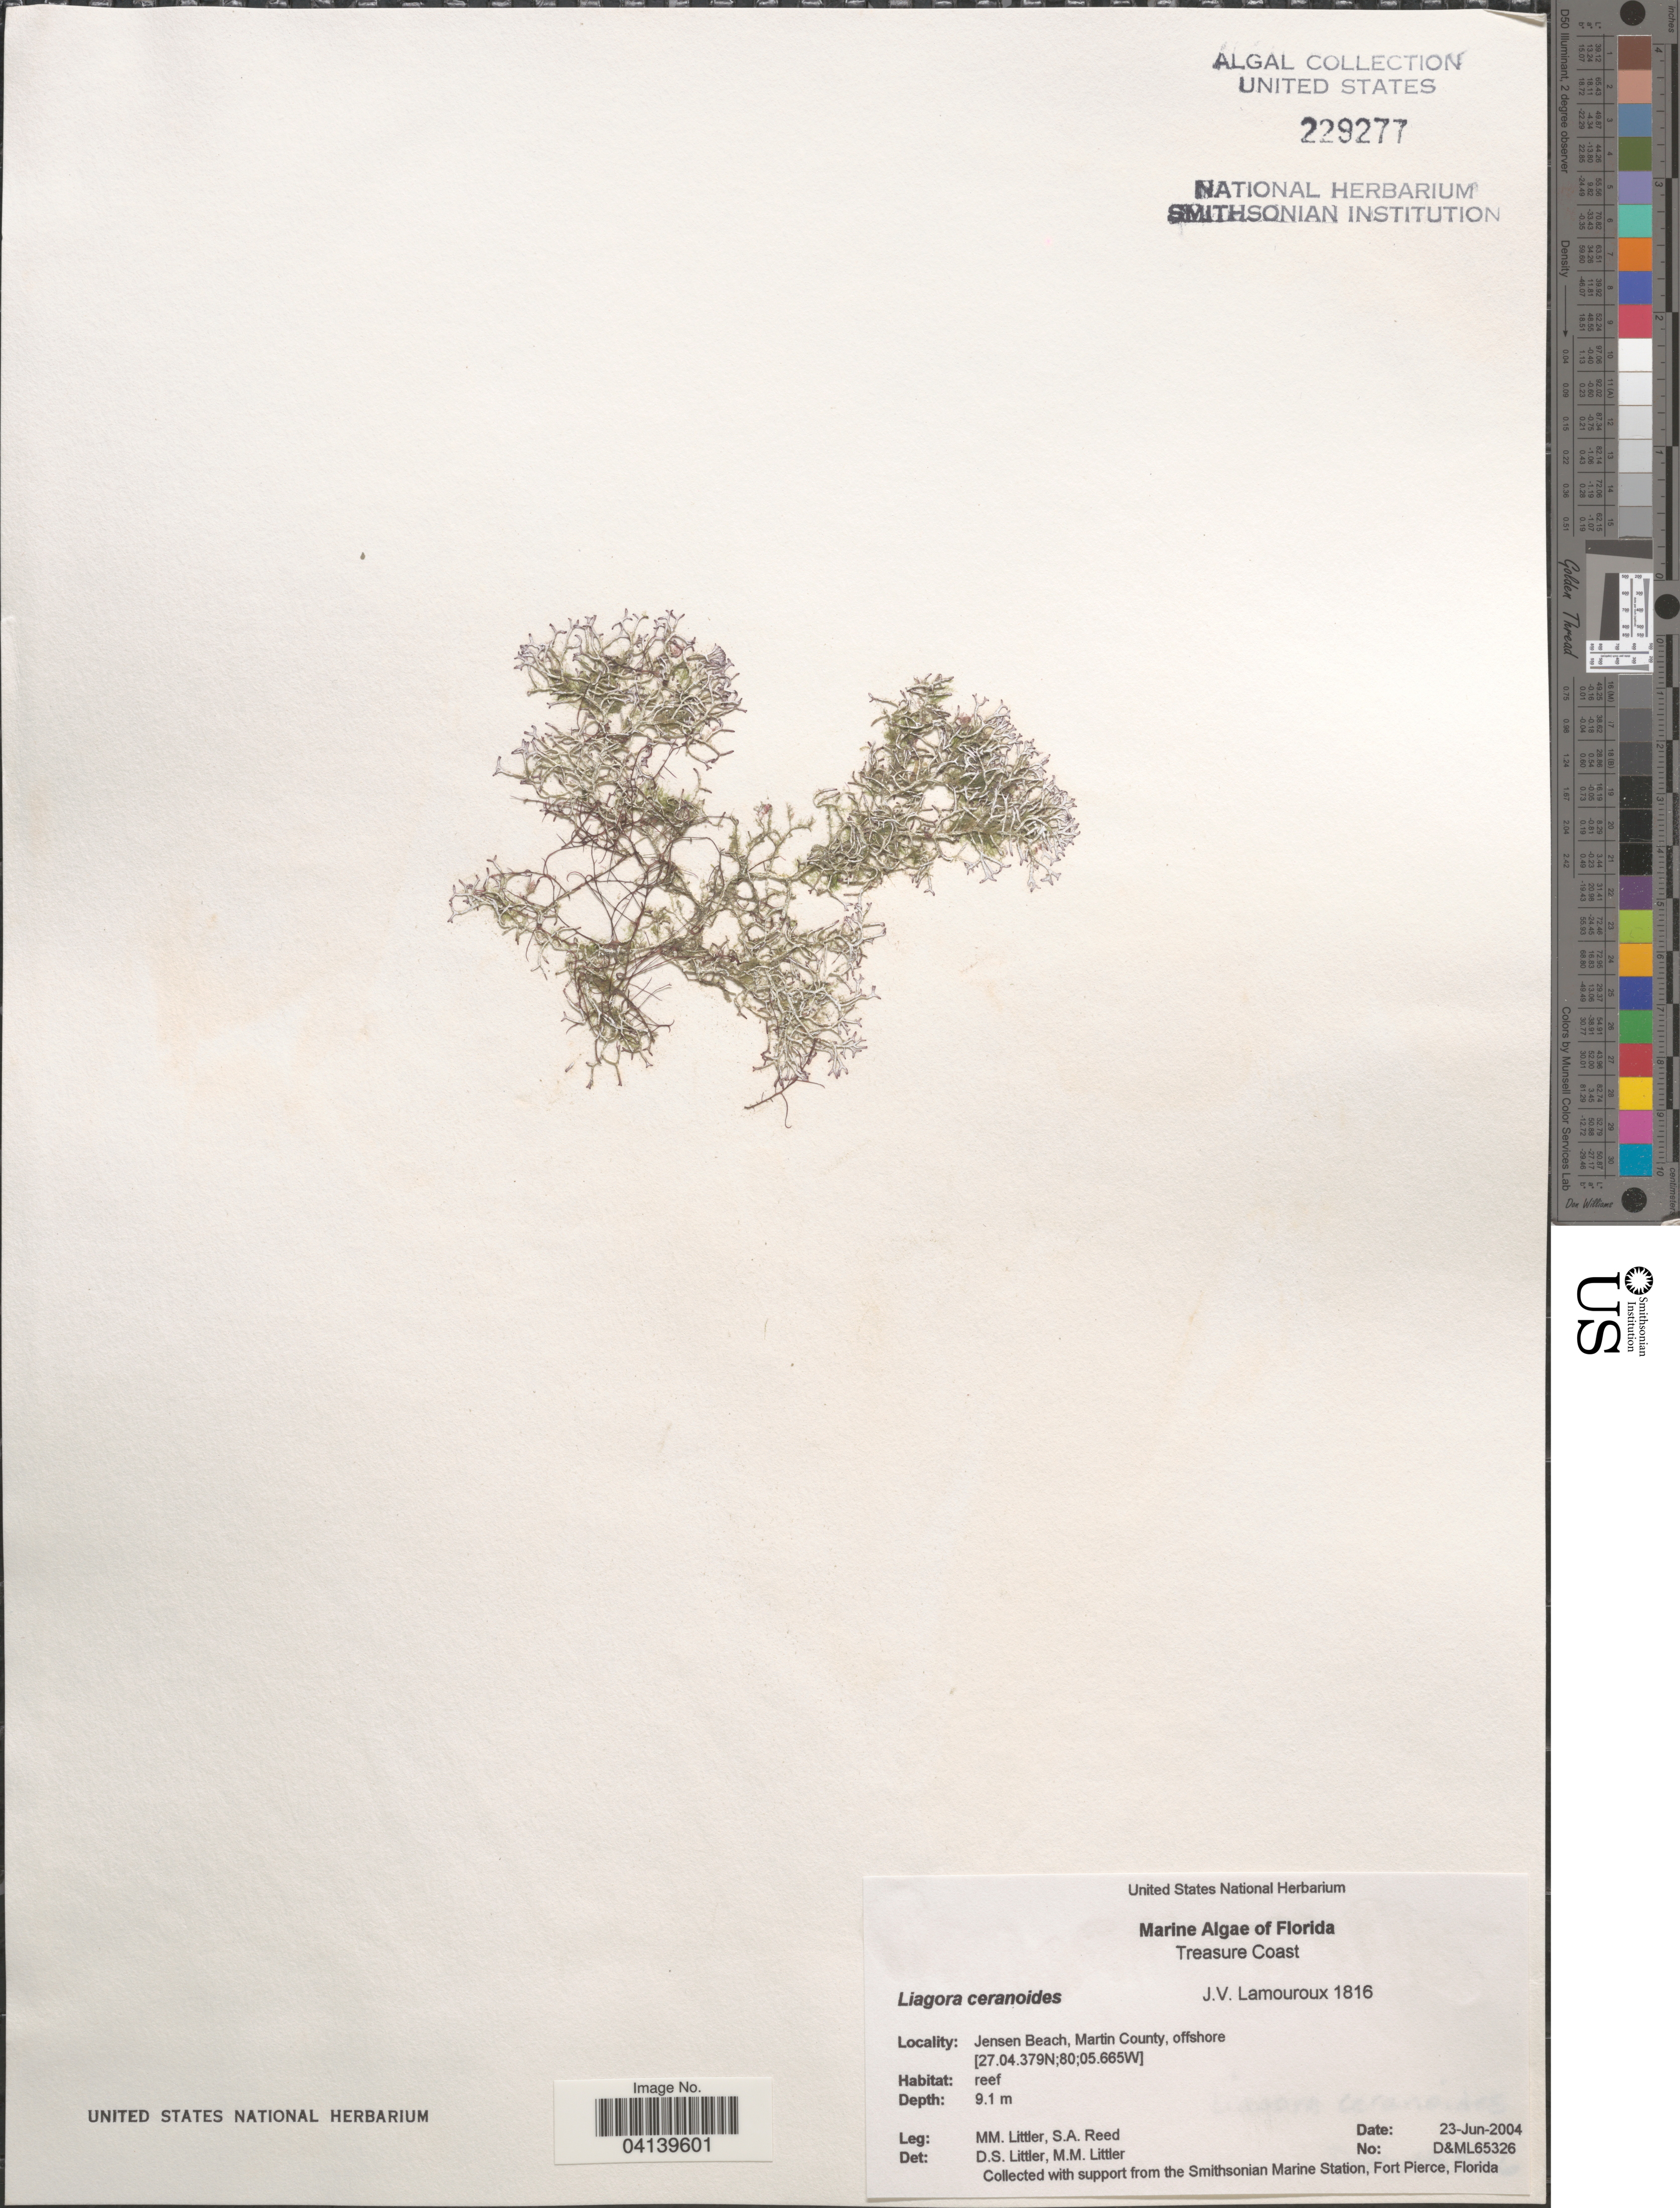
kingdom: Plantae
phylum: Rhodophyta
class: Florideophyceae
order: Nemaliales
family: Liagoraceae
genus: Liagora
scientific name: Liagora ceranoides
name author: J.V.Lamouroux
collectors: S. Reed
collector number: D&ML65326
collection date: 2004-06-23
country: United States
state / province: Florida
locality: Treasure Coast. Jensen Beach, Martin County, offshore.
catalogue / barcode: US 229277